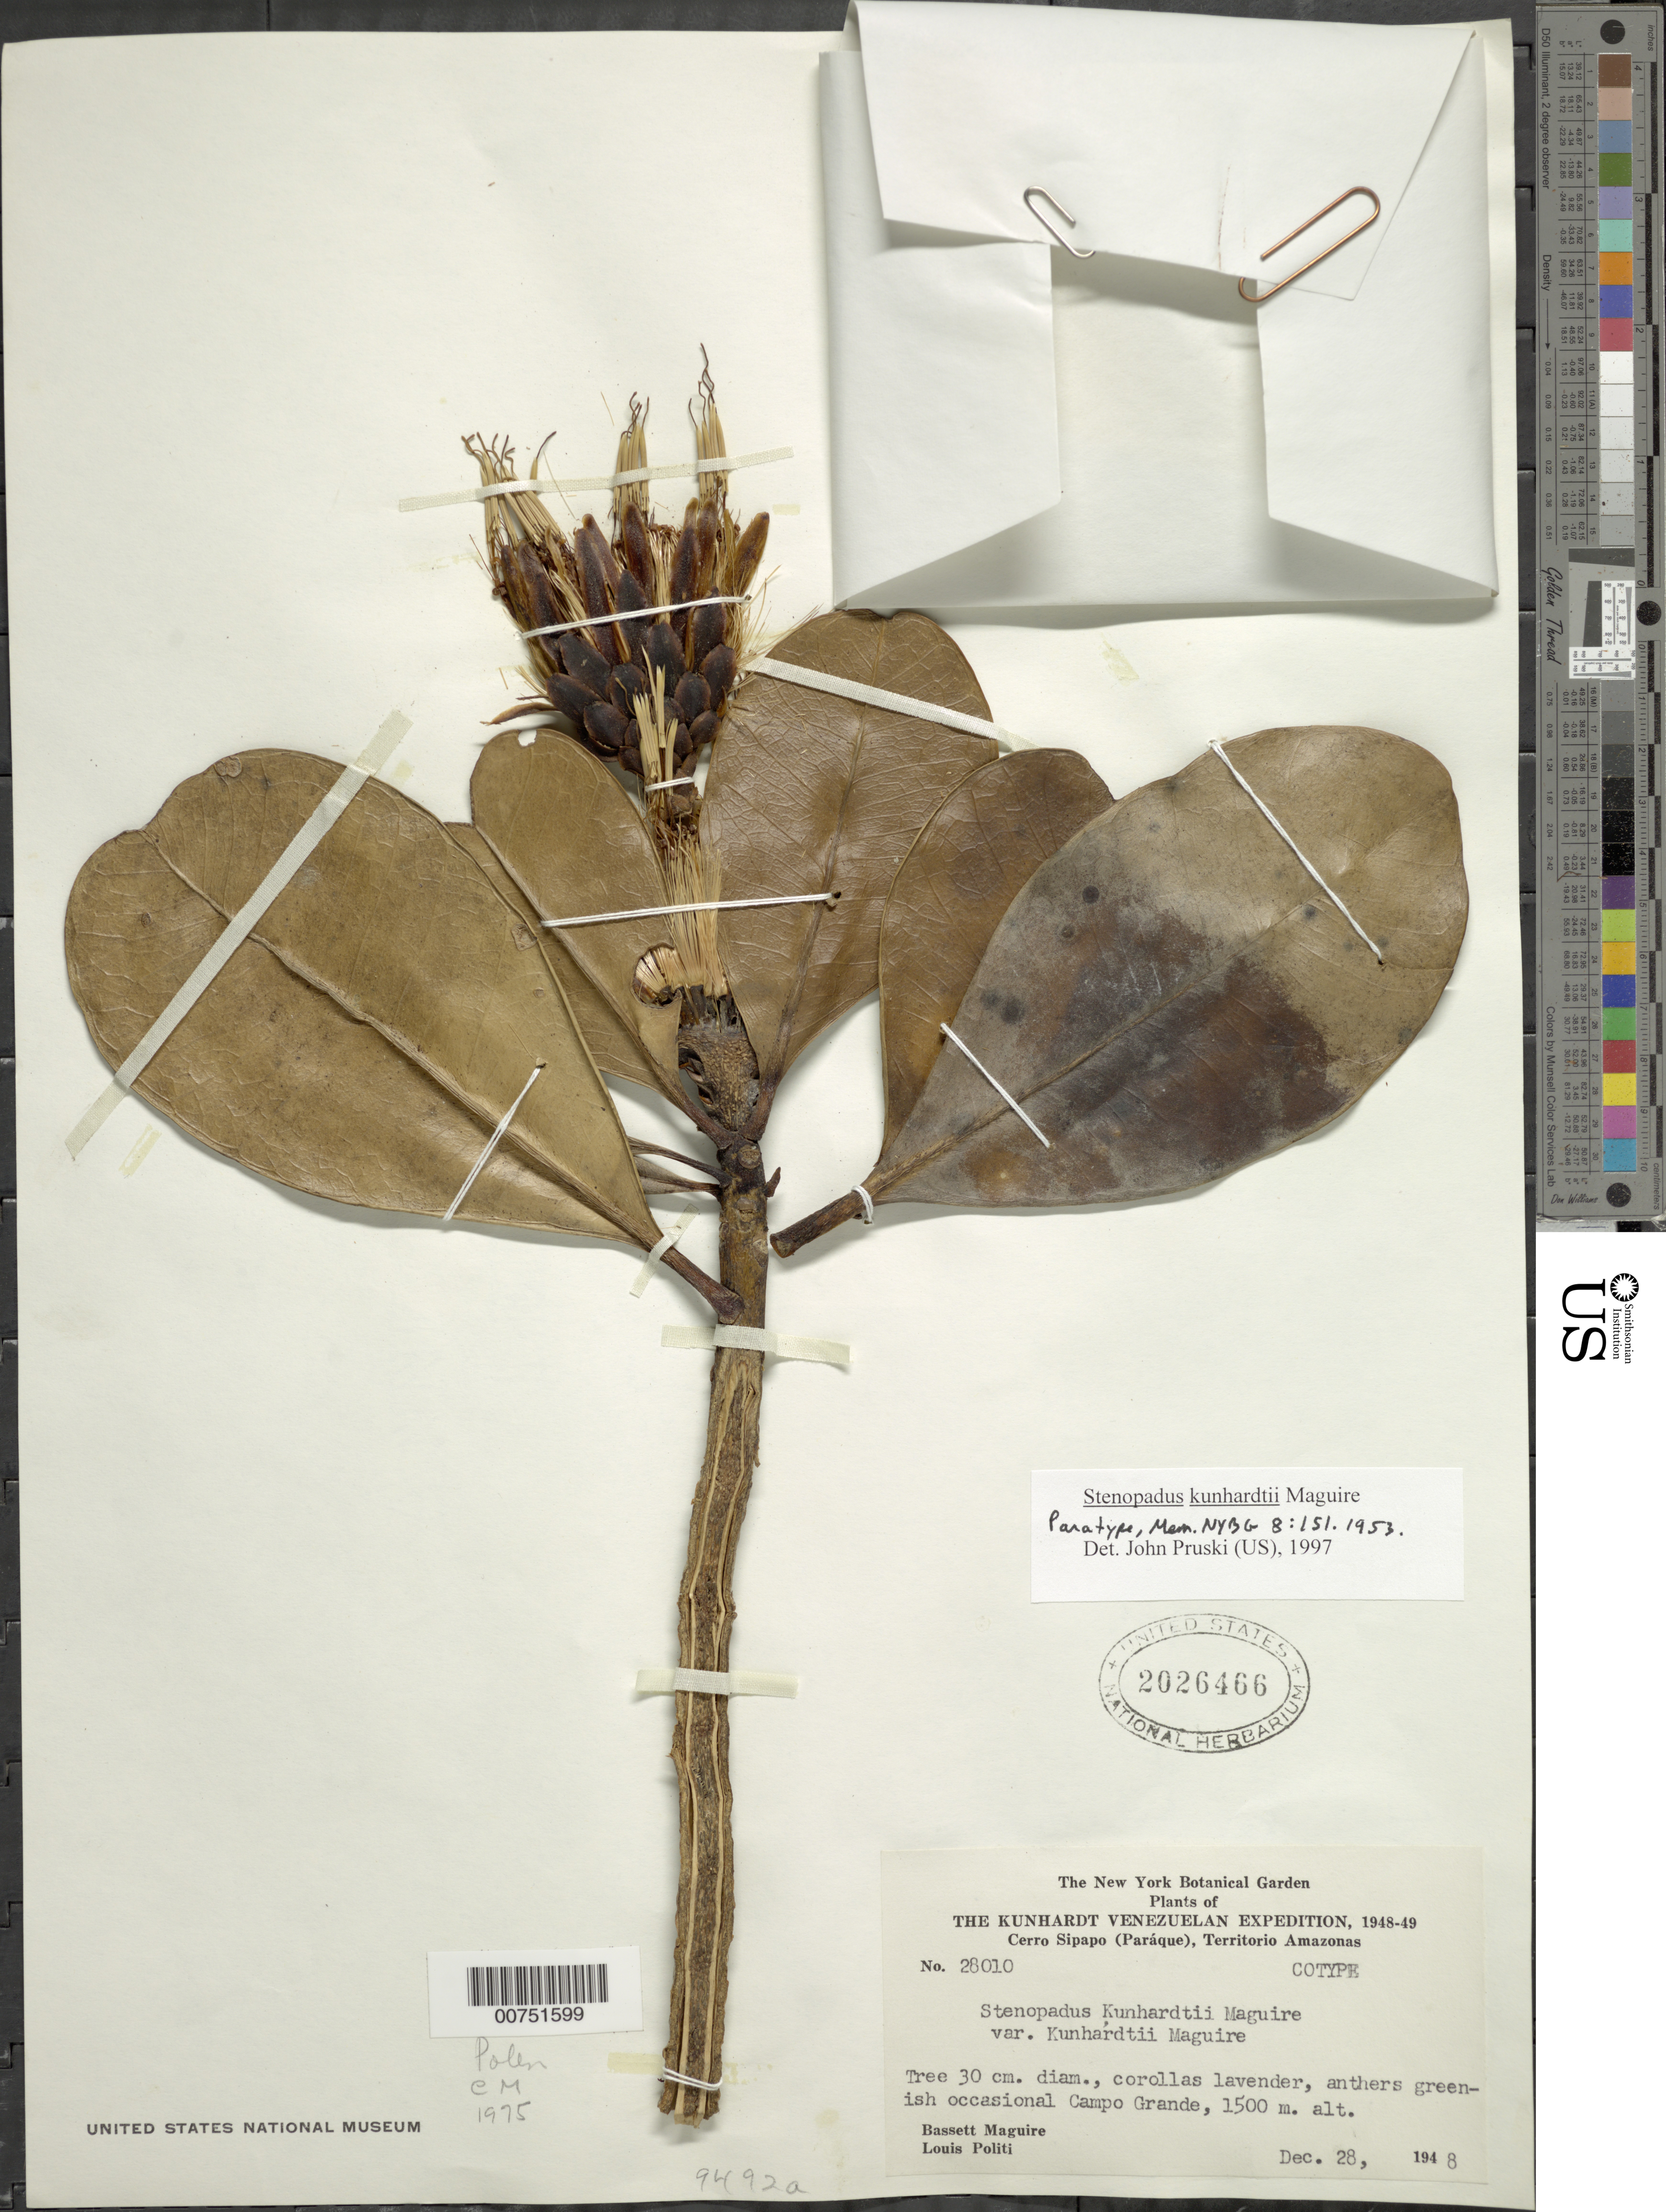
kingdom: Plantae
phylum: Tracheophyta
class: Magnoliopsida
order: Asterales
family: Asteraceae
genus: Stenopadus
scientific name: Stenopadus kunhardtii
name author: Maguire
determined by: Pruski, J. F.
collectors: B. Maguire & L. Politi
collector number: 28010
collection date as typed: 28-Dec-48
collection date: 1948-12-28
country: Venezuela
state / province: Amazonas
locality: Cerro Sipapo (Paráque), Campo Grande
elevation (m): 1500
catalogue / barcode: US 2026466